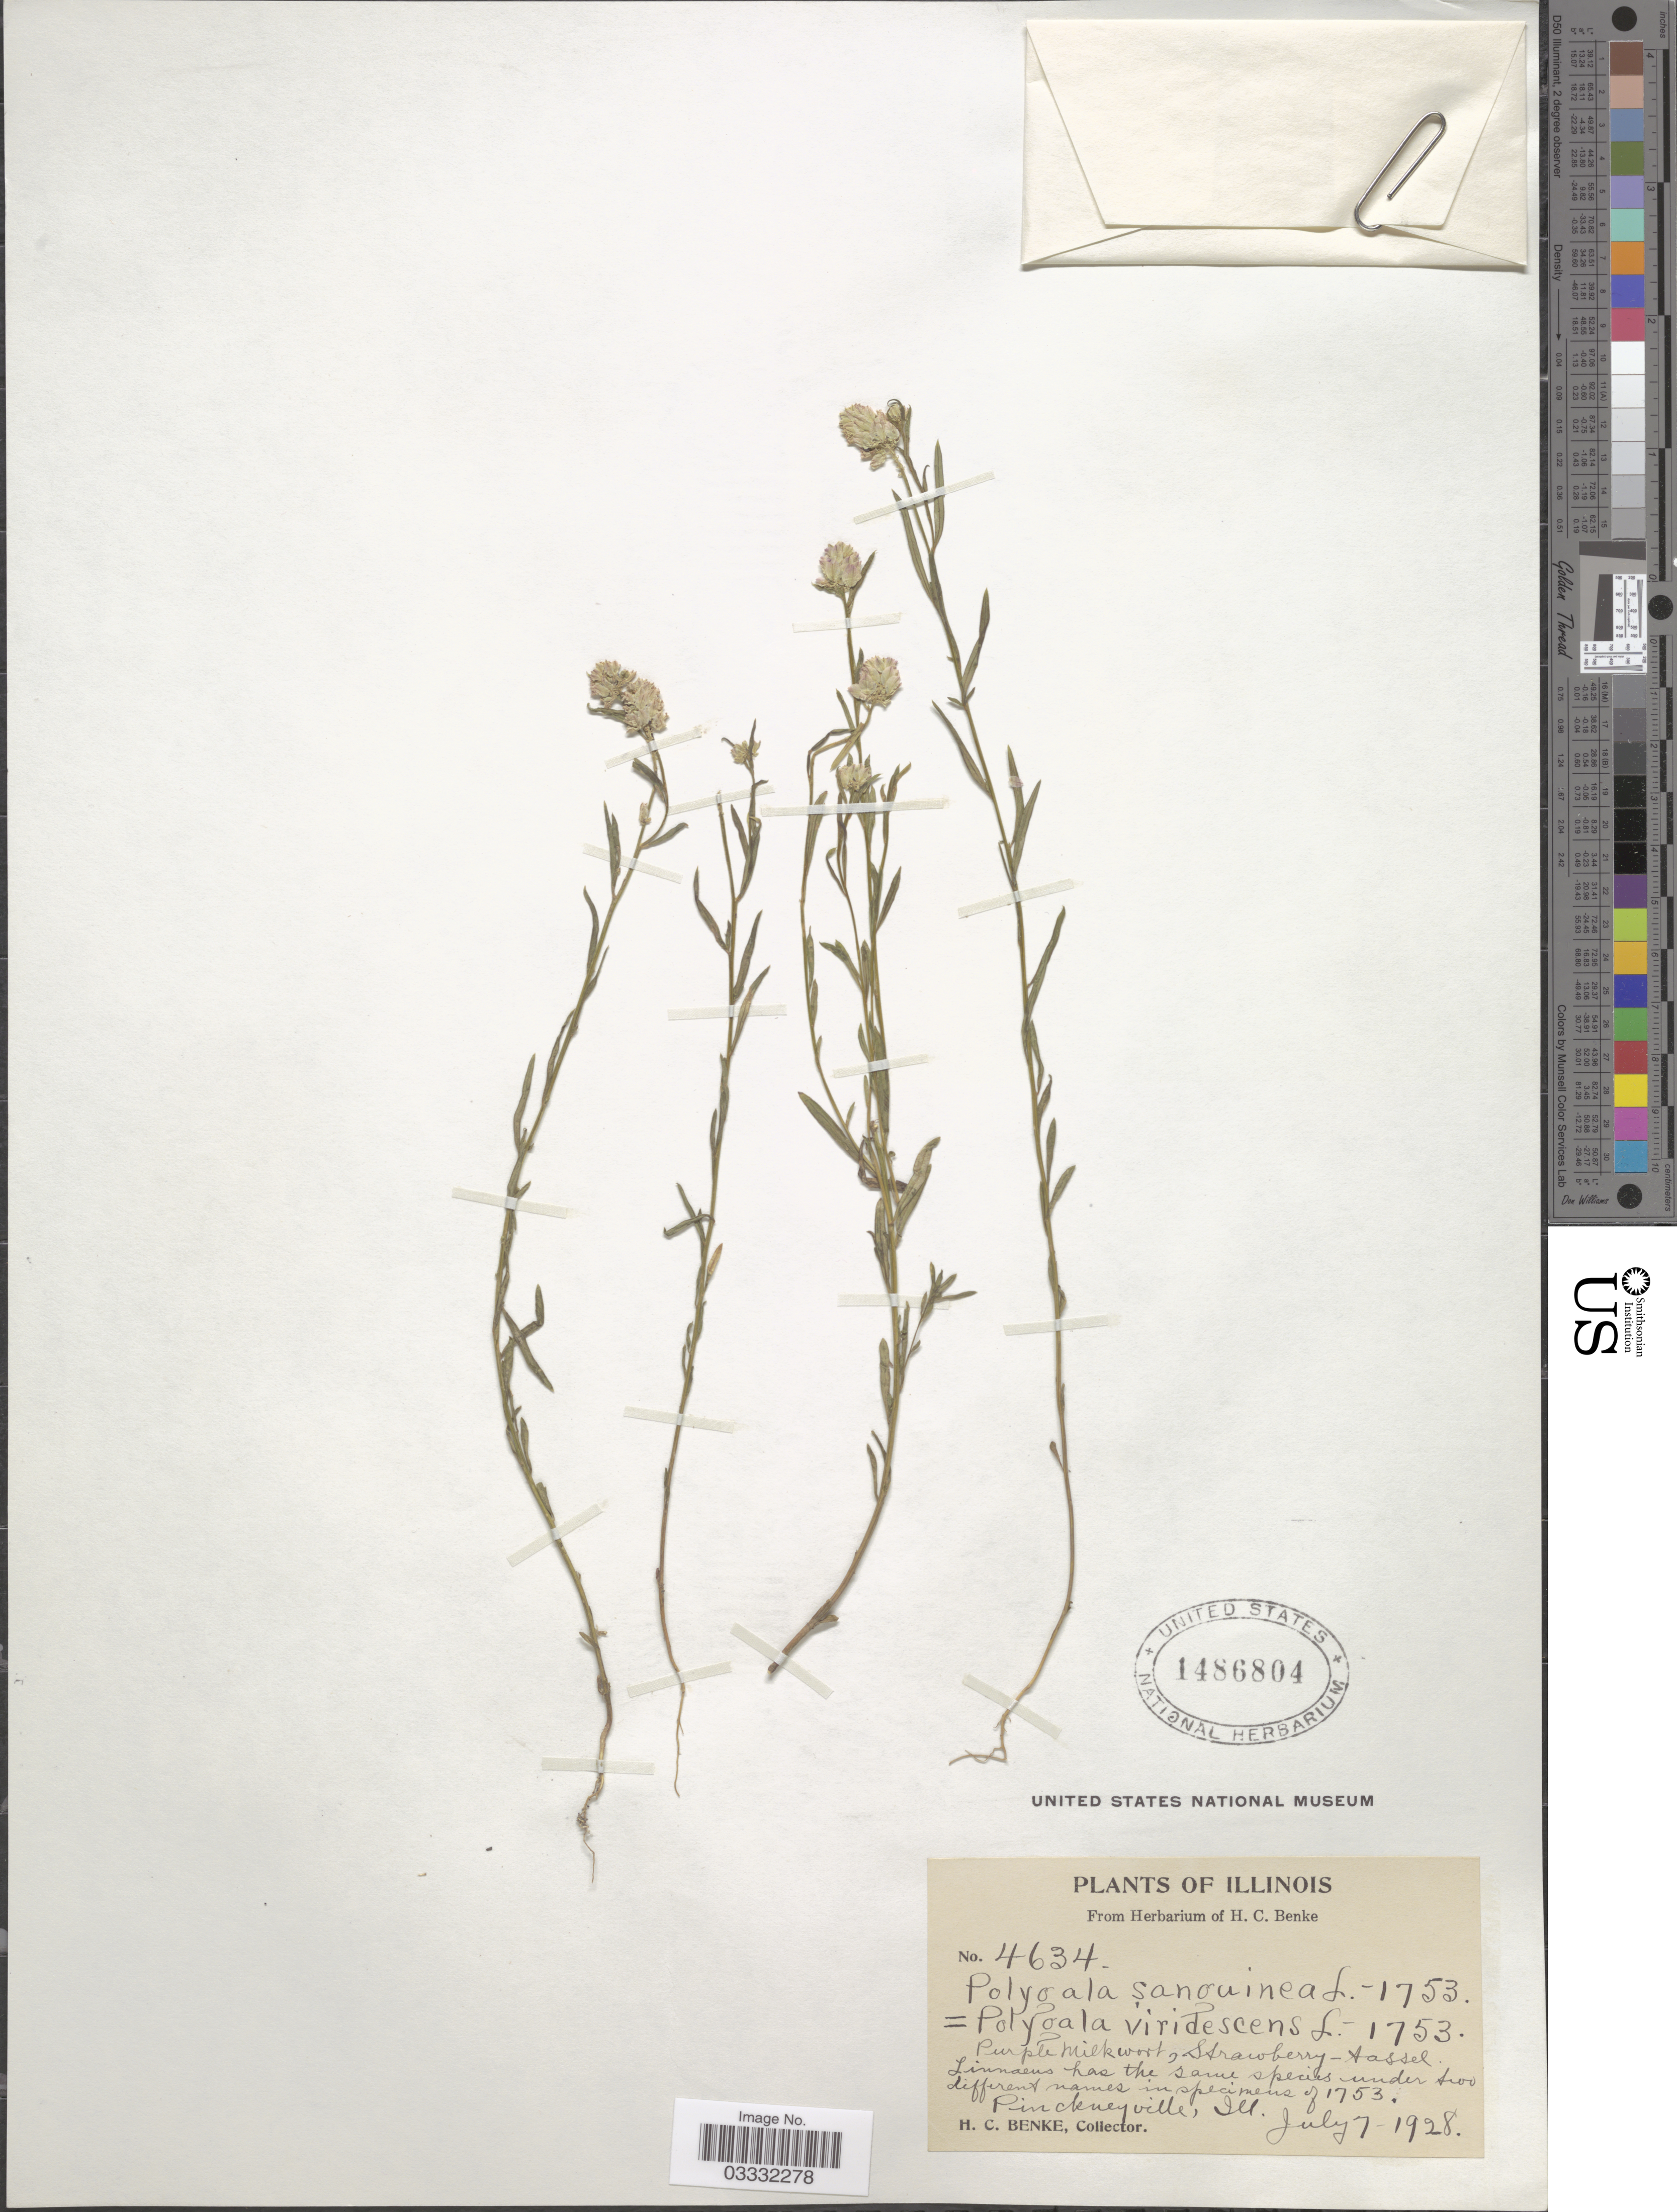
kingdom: Plantae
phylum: Tracheophyta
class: Magnoliopsida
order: Fabales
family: Polygalaceae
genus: Polygala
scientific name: Polygala sanguinea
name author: L.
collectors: H. Benke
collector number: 4634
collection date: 1928-07-07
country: United States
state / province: Illinois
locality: Pinckneyville.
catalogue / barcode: US 1486804